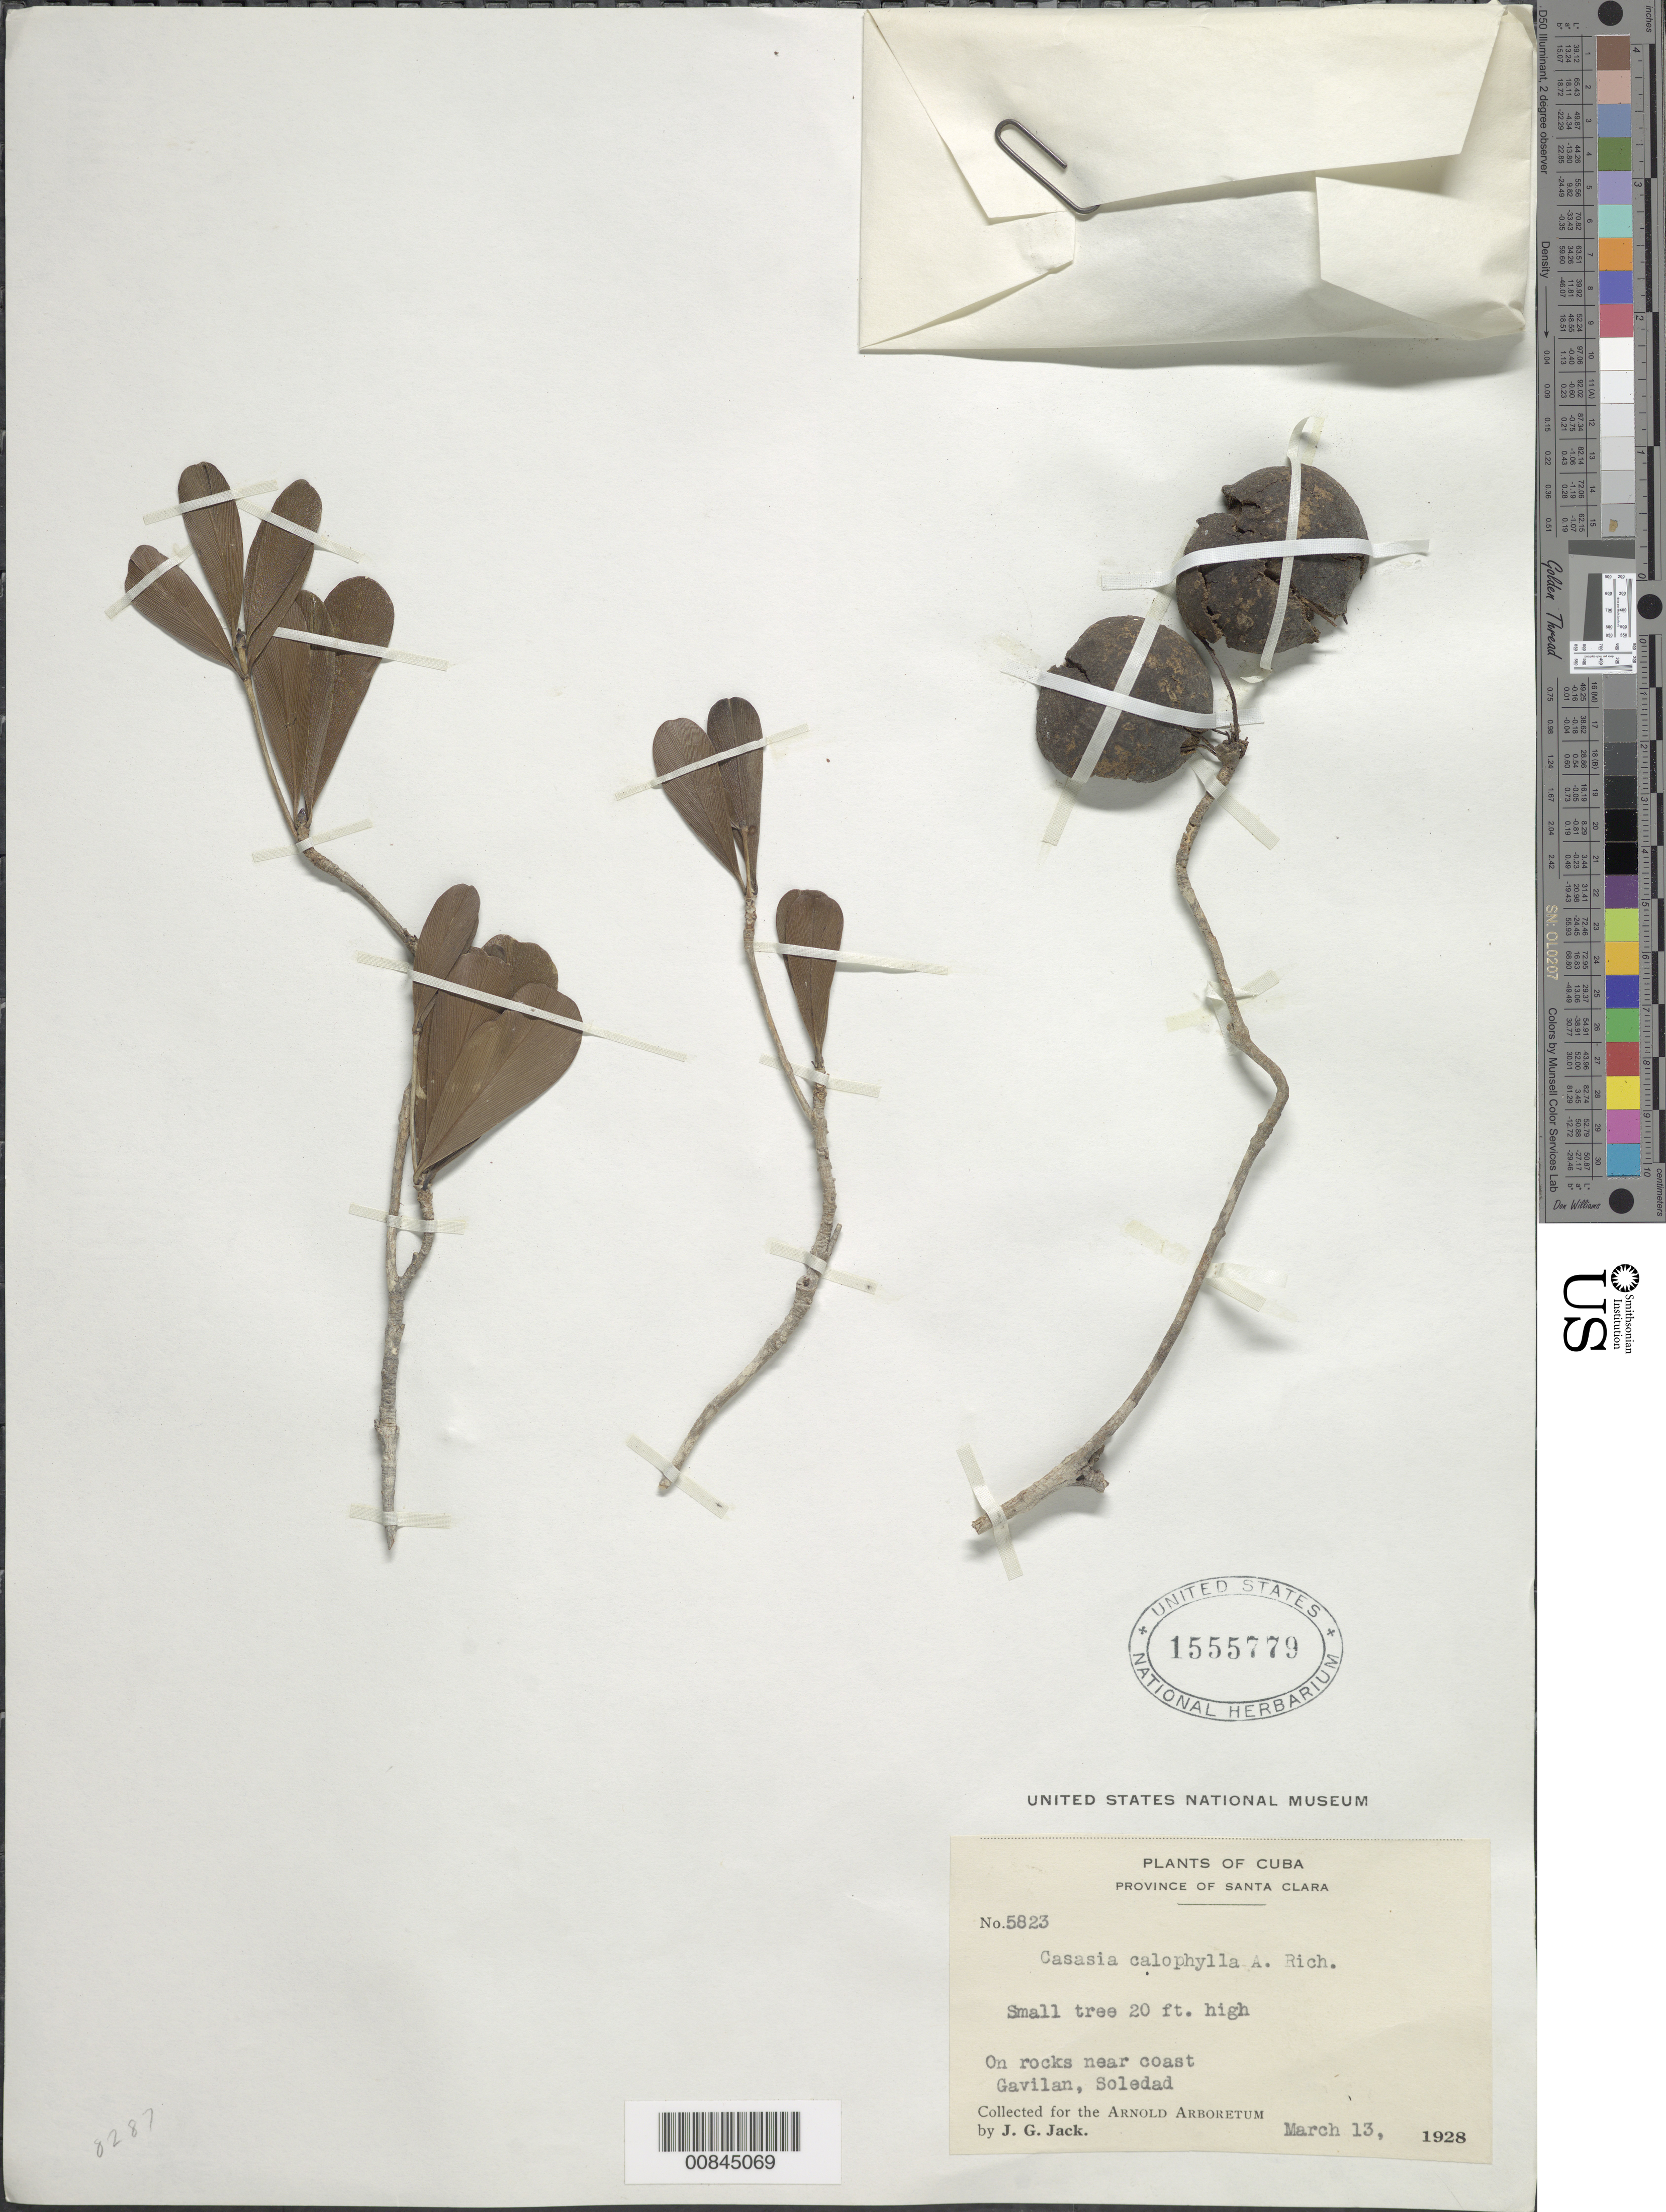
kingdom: Plantae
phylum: Tracheophyta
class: Magnoliopsida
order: Gentianales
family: Rubiaceae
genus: Casasia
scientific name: Casasia calophylla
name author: A. Rich.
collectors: J. G. Jack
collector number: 5823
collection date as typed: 13 Mar 1928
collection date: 1928-03-13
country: Cuba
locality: Gavilan, Soledad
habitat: On rocks near coast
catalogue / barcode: US 1555779